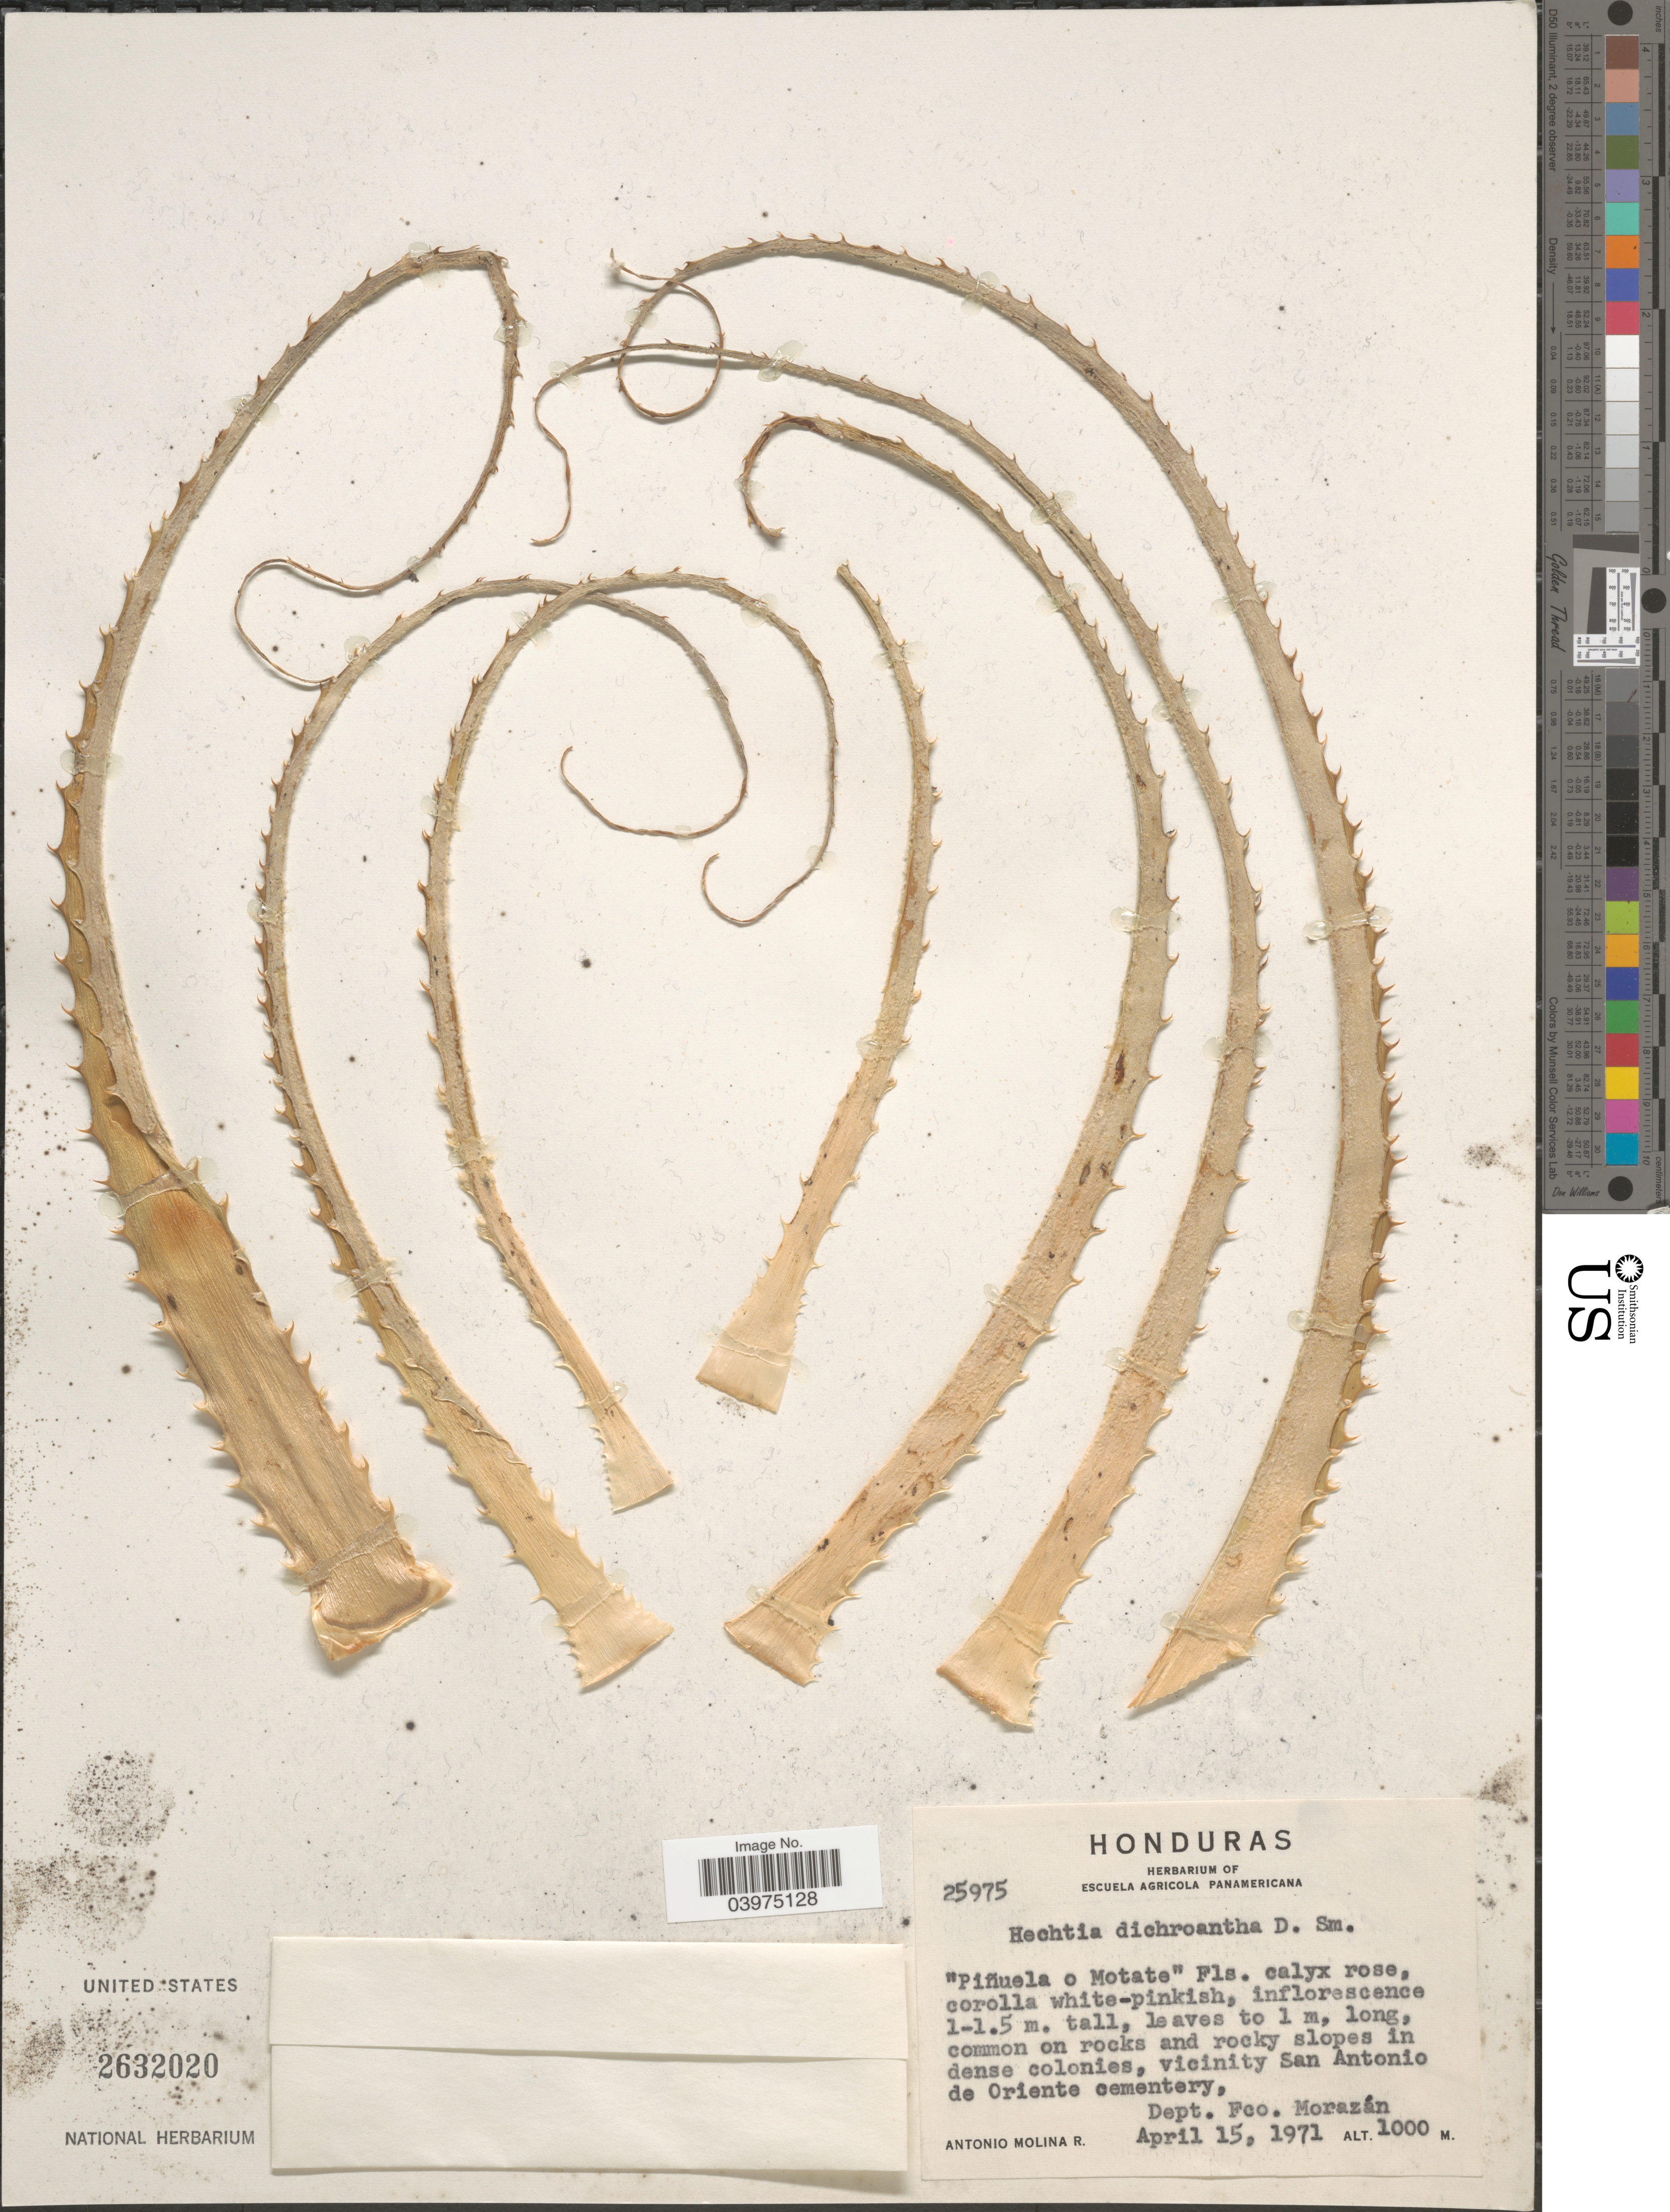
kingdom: Plantae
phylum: Tracheophyta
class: Liliopsida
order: Poales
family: Bromeliaceae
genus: Hechtia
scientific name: Hechtia dichroantha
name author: Donn. Sm.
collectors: A. Molina R.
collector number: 25975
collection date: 1971-04-15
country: Honduras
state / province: Fco. Morazán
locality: Vicinity San Antonio de Oriente cemetery, Dept. Fco. Morazán.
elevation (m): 1000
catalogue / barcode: US 2632020